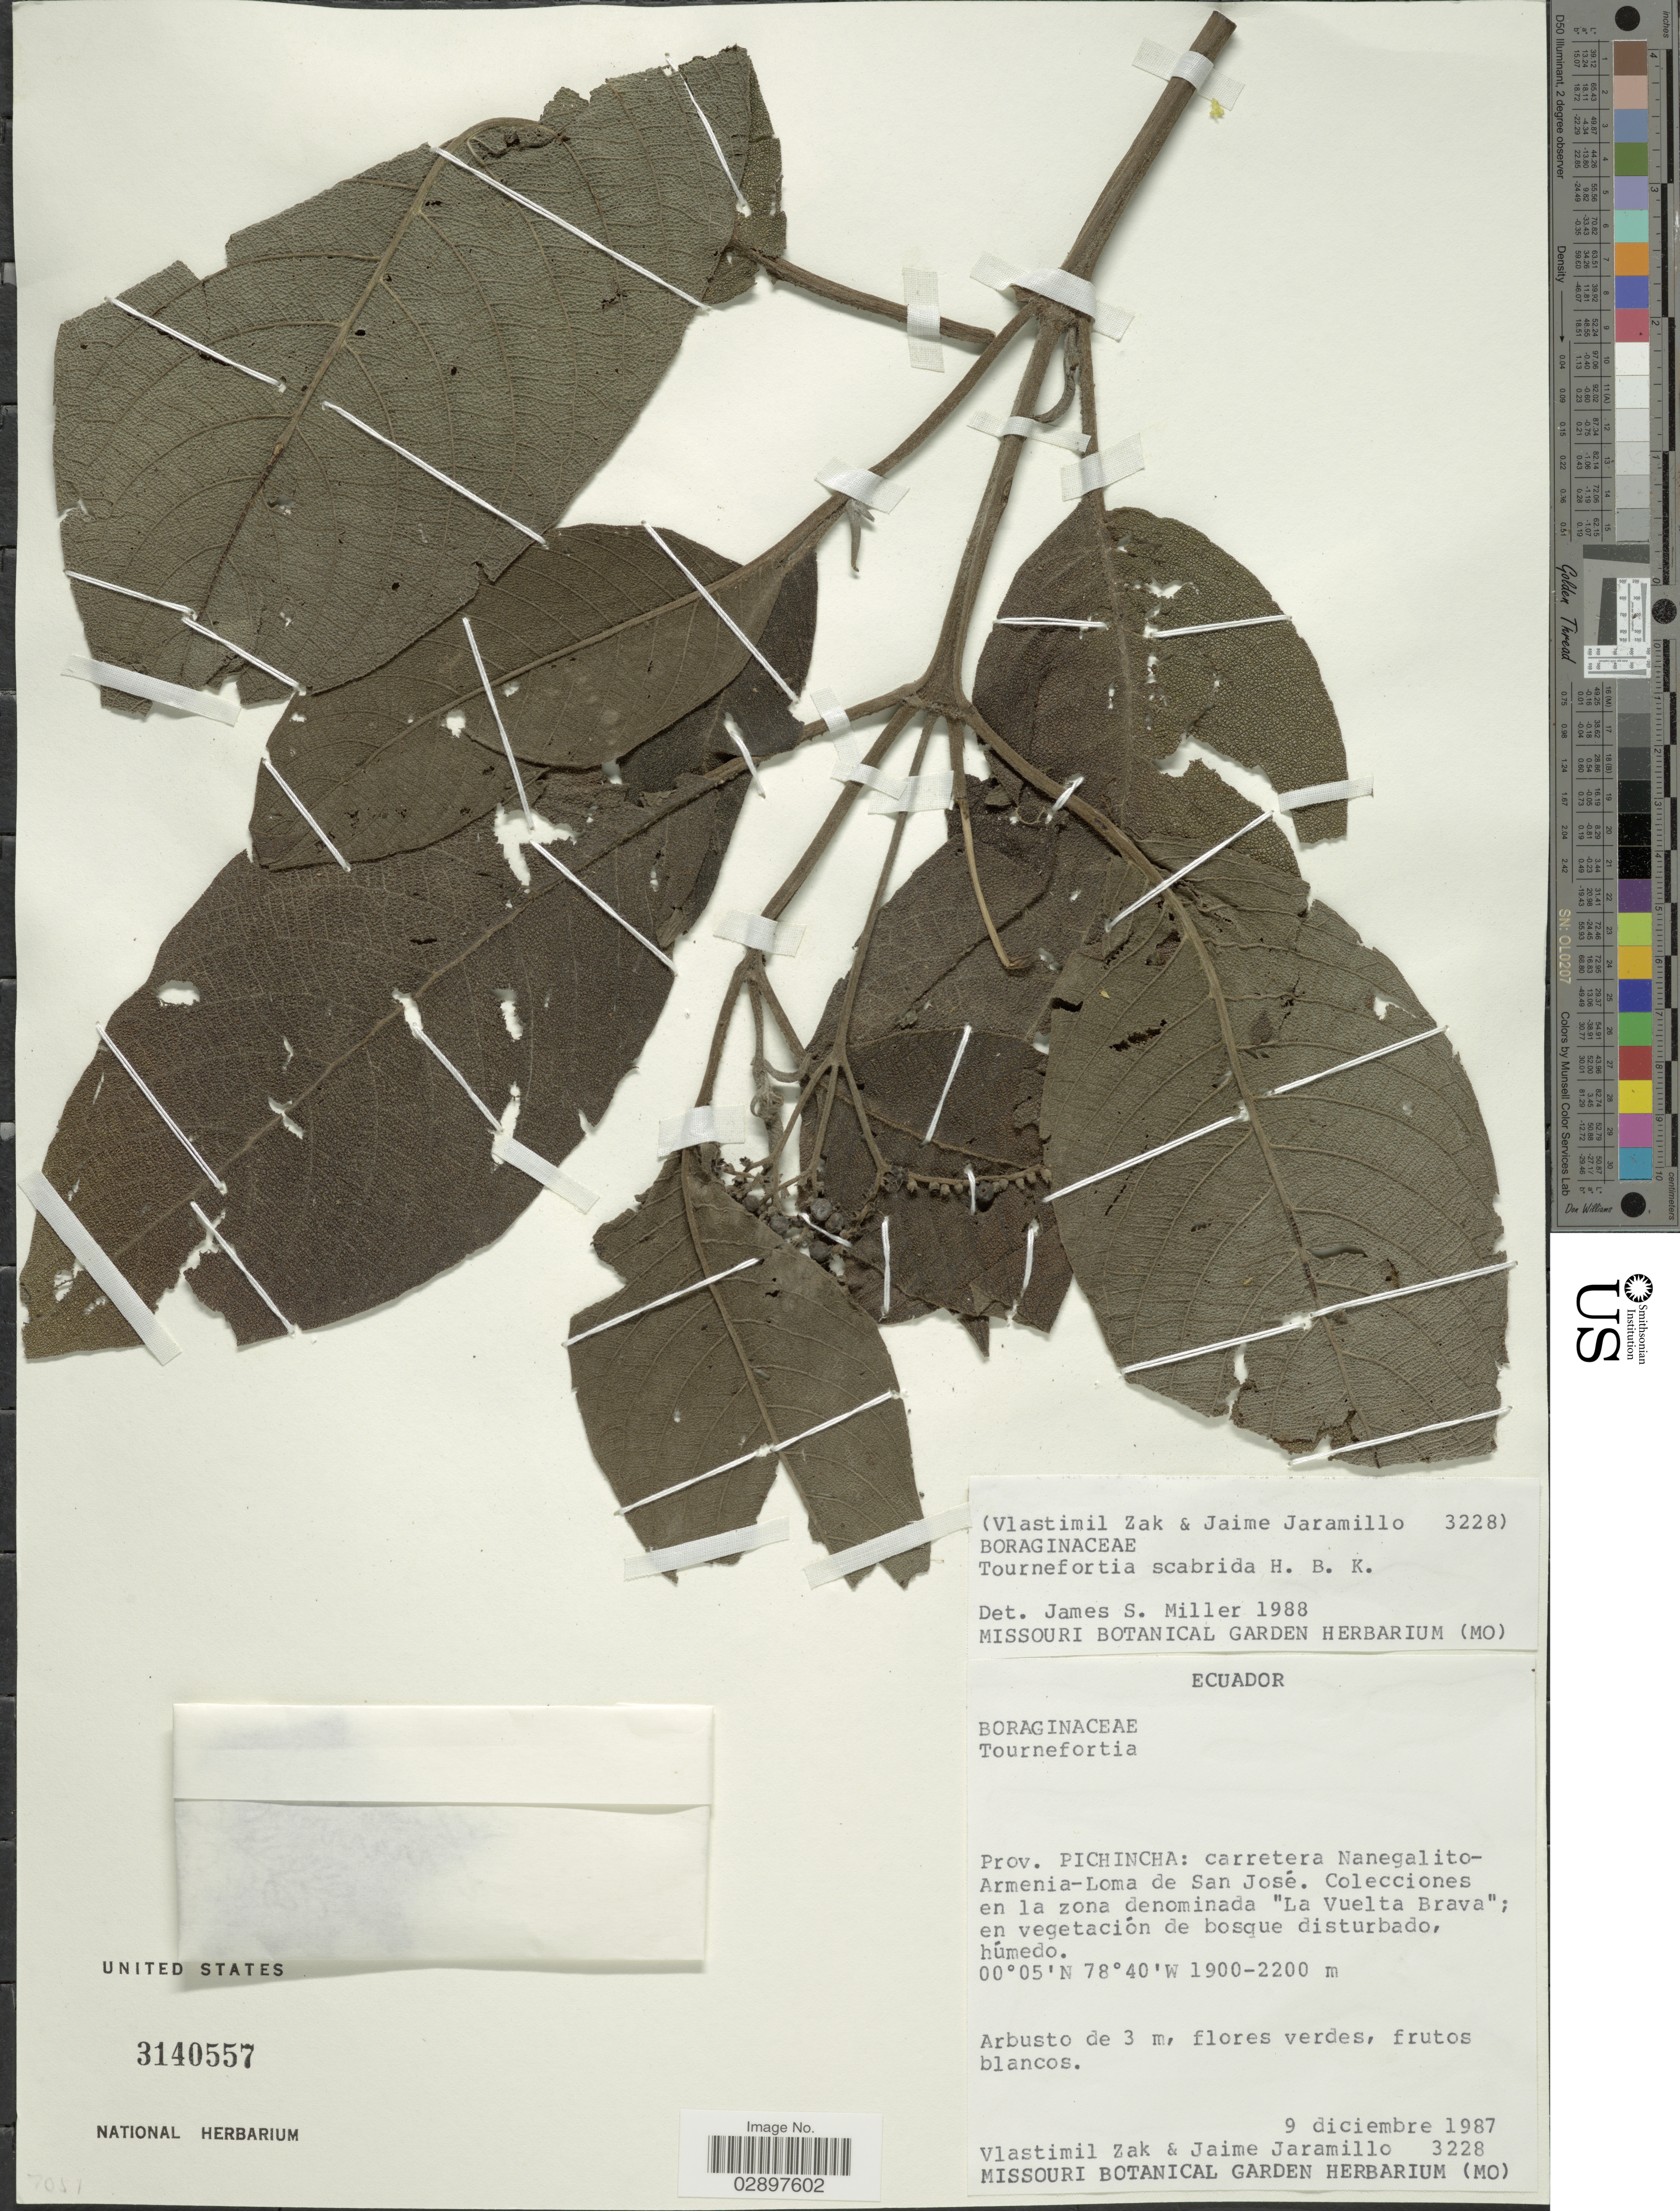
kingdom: Plantae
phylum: Tracheophyta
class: Magnoliopsida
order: Boraginales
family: Heliotropiaceae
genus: Tournefortia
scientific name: Tournefortia scabrida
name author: Kunth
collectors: V. Zak & J. Jaramillo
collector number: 3228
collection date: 1987-12-09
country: Ecuador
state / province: Pichincha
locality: Carretera Nanegalito-Armenia-Loma de San José. En la zona denominada "La Vuelta Brava".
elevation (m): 1900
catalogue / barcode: US 3140557